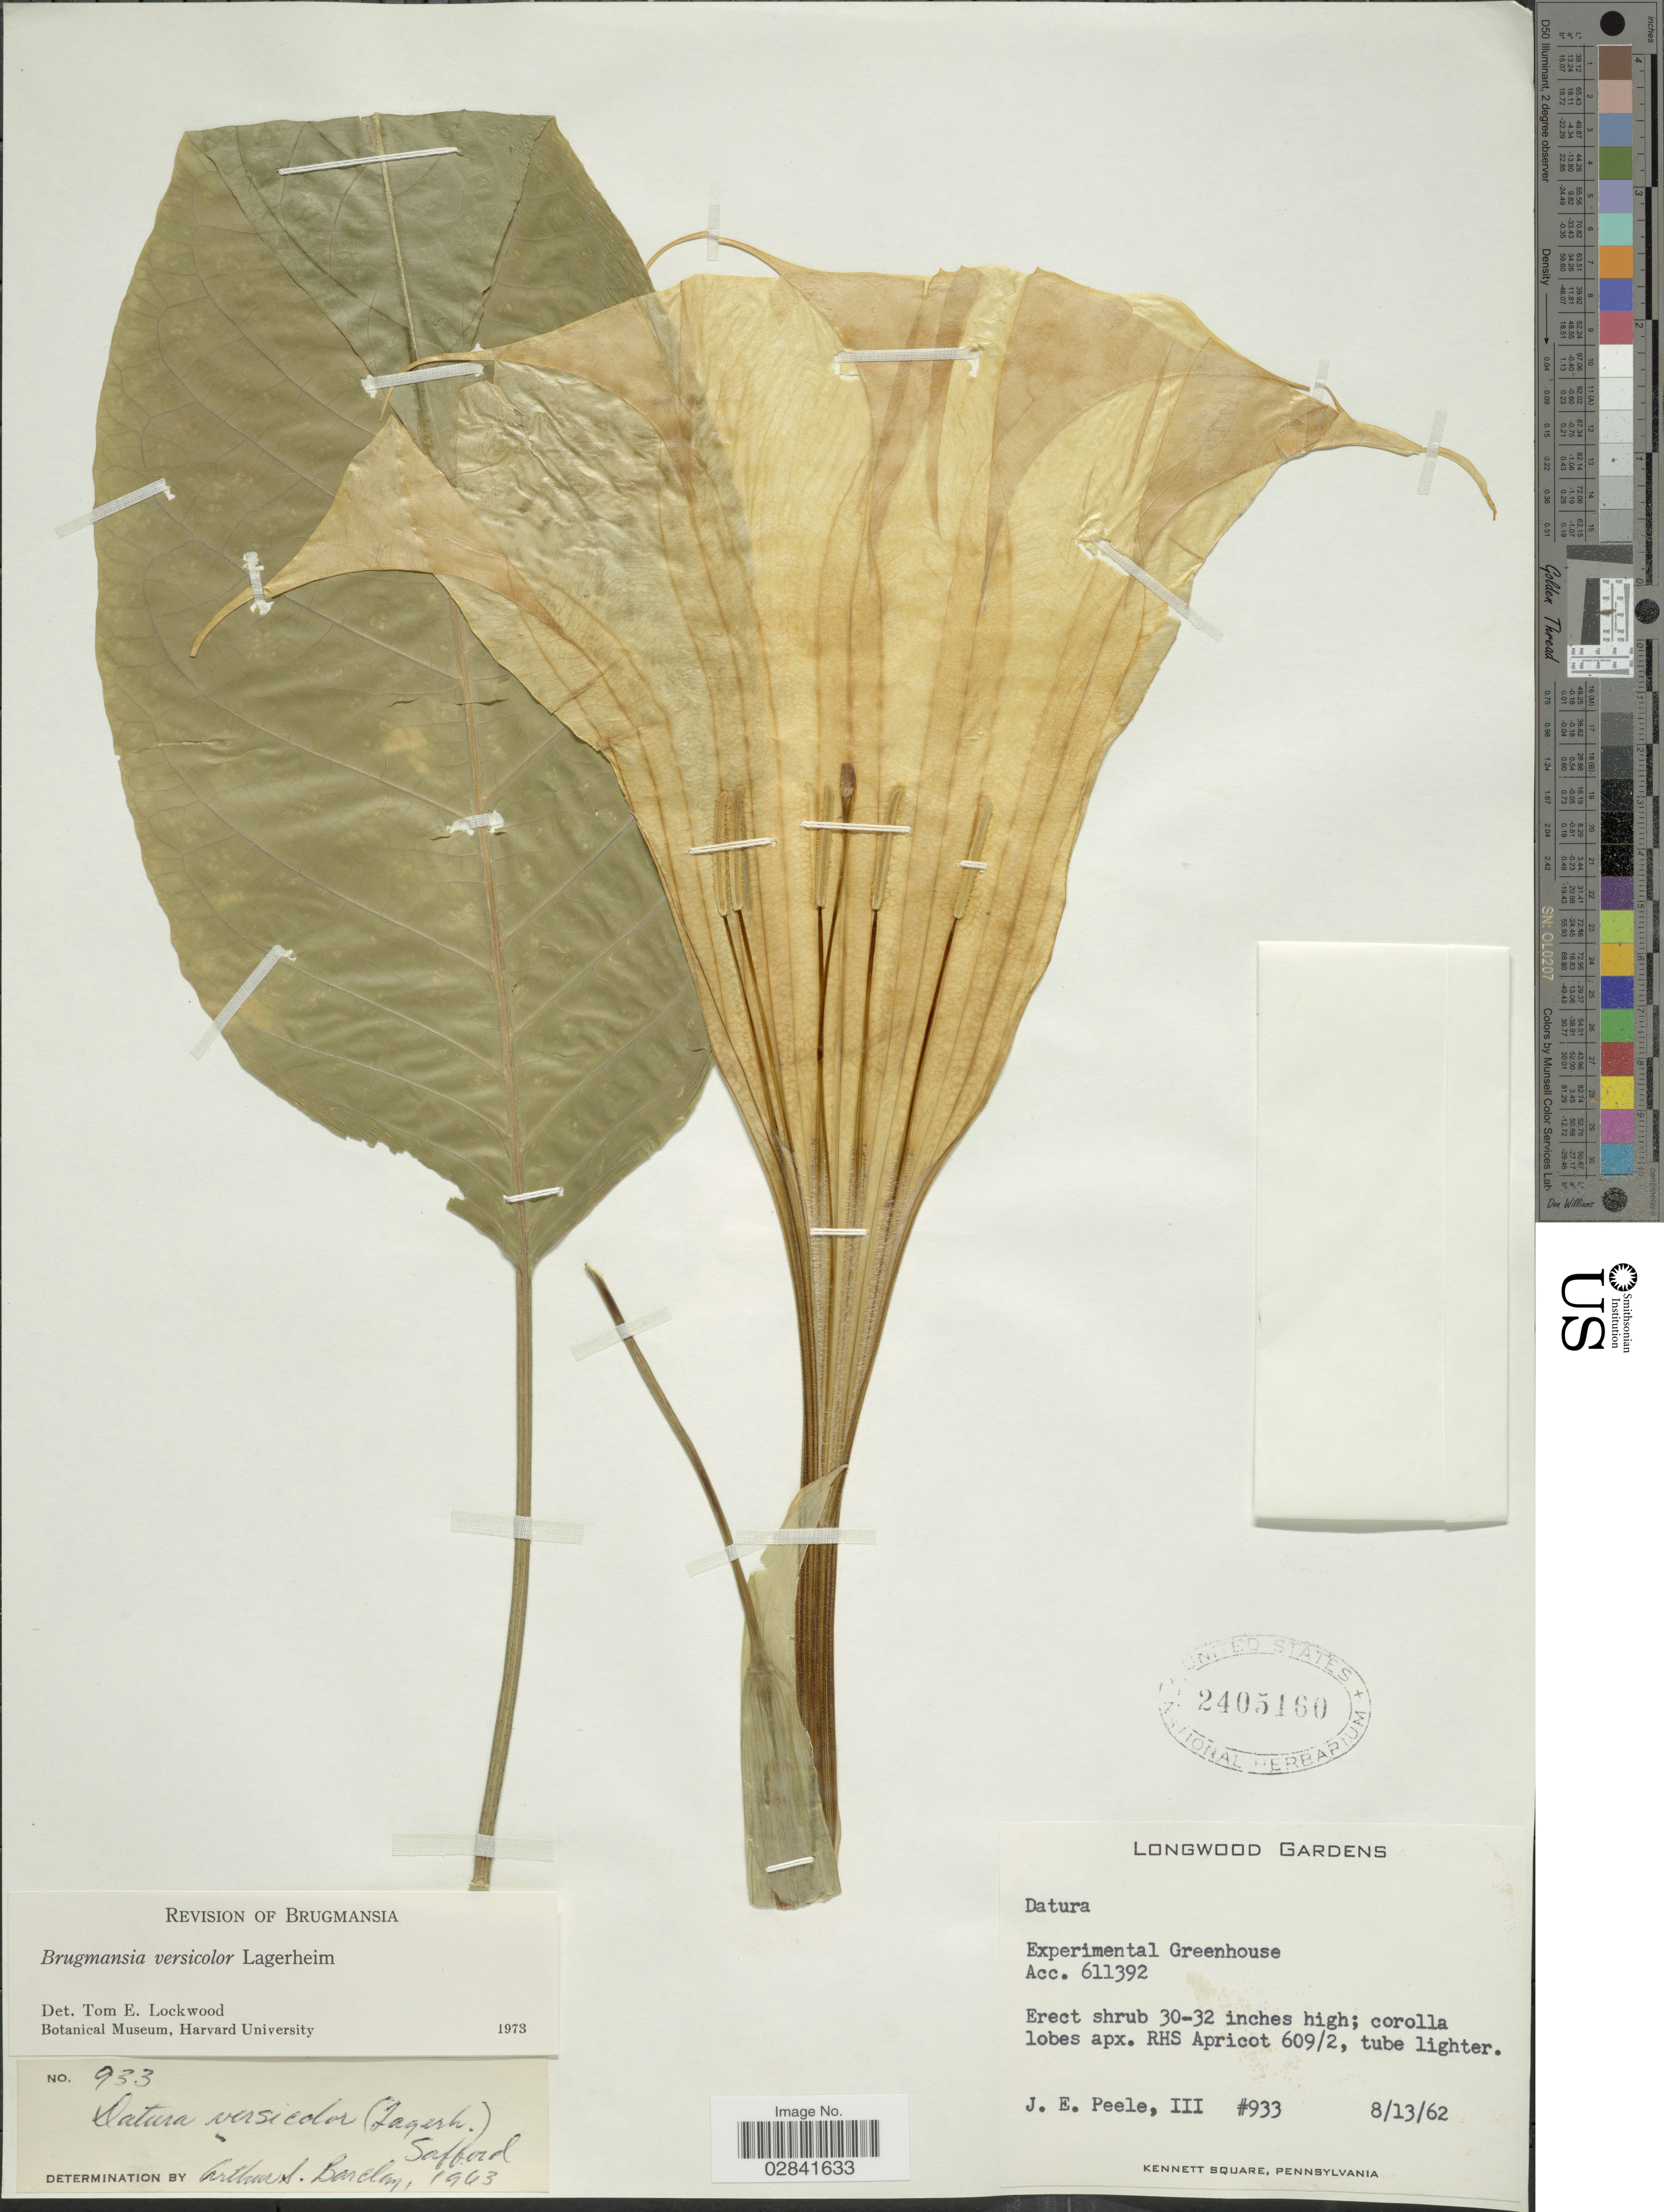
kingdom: Plantae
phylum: Tracheophyta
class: Magnoliopsida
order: Solanales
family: Solanaceae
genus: Brugmansia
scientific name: Brugmansia versicolor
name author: Lagerh.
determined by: Lockwood, T. E.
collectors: J. Peele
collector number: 933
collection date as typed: Transcribed d/m/y: 13/8/62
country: United States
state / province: Pennsylvania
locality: Longwood Gardens. Experimental Greenhouse.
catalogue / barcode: US 2405160